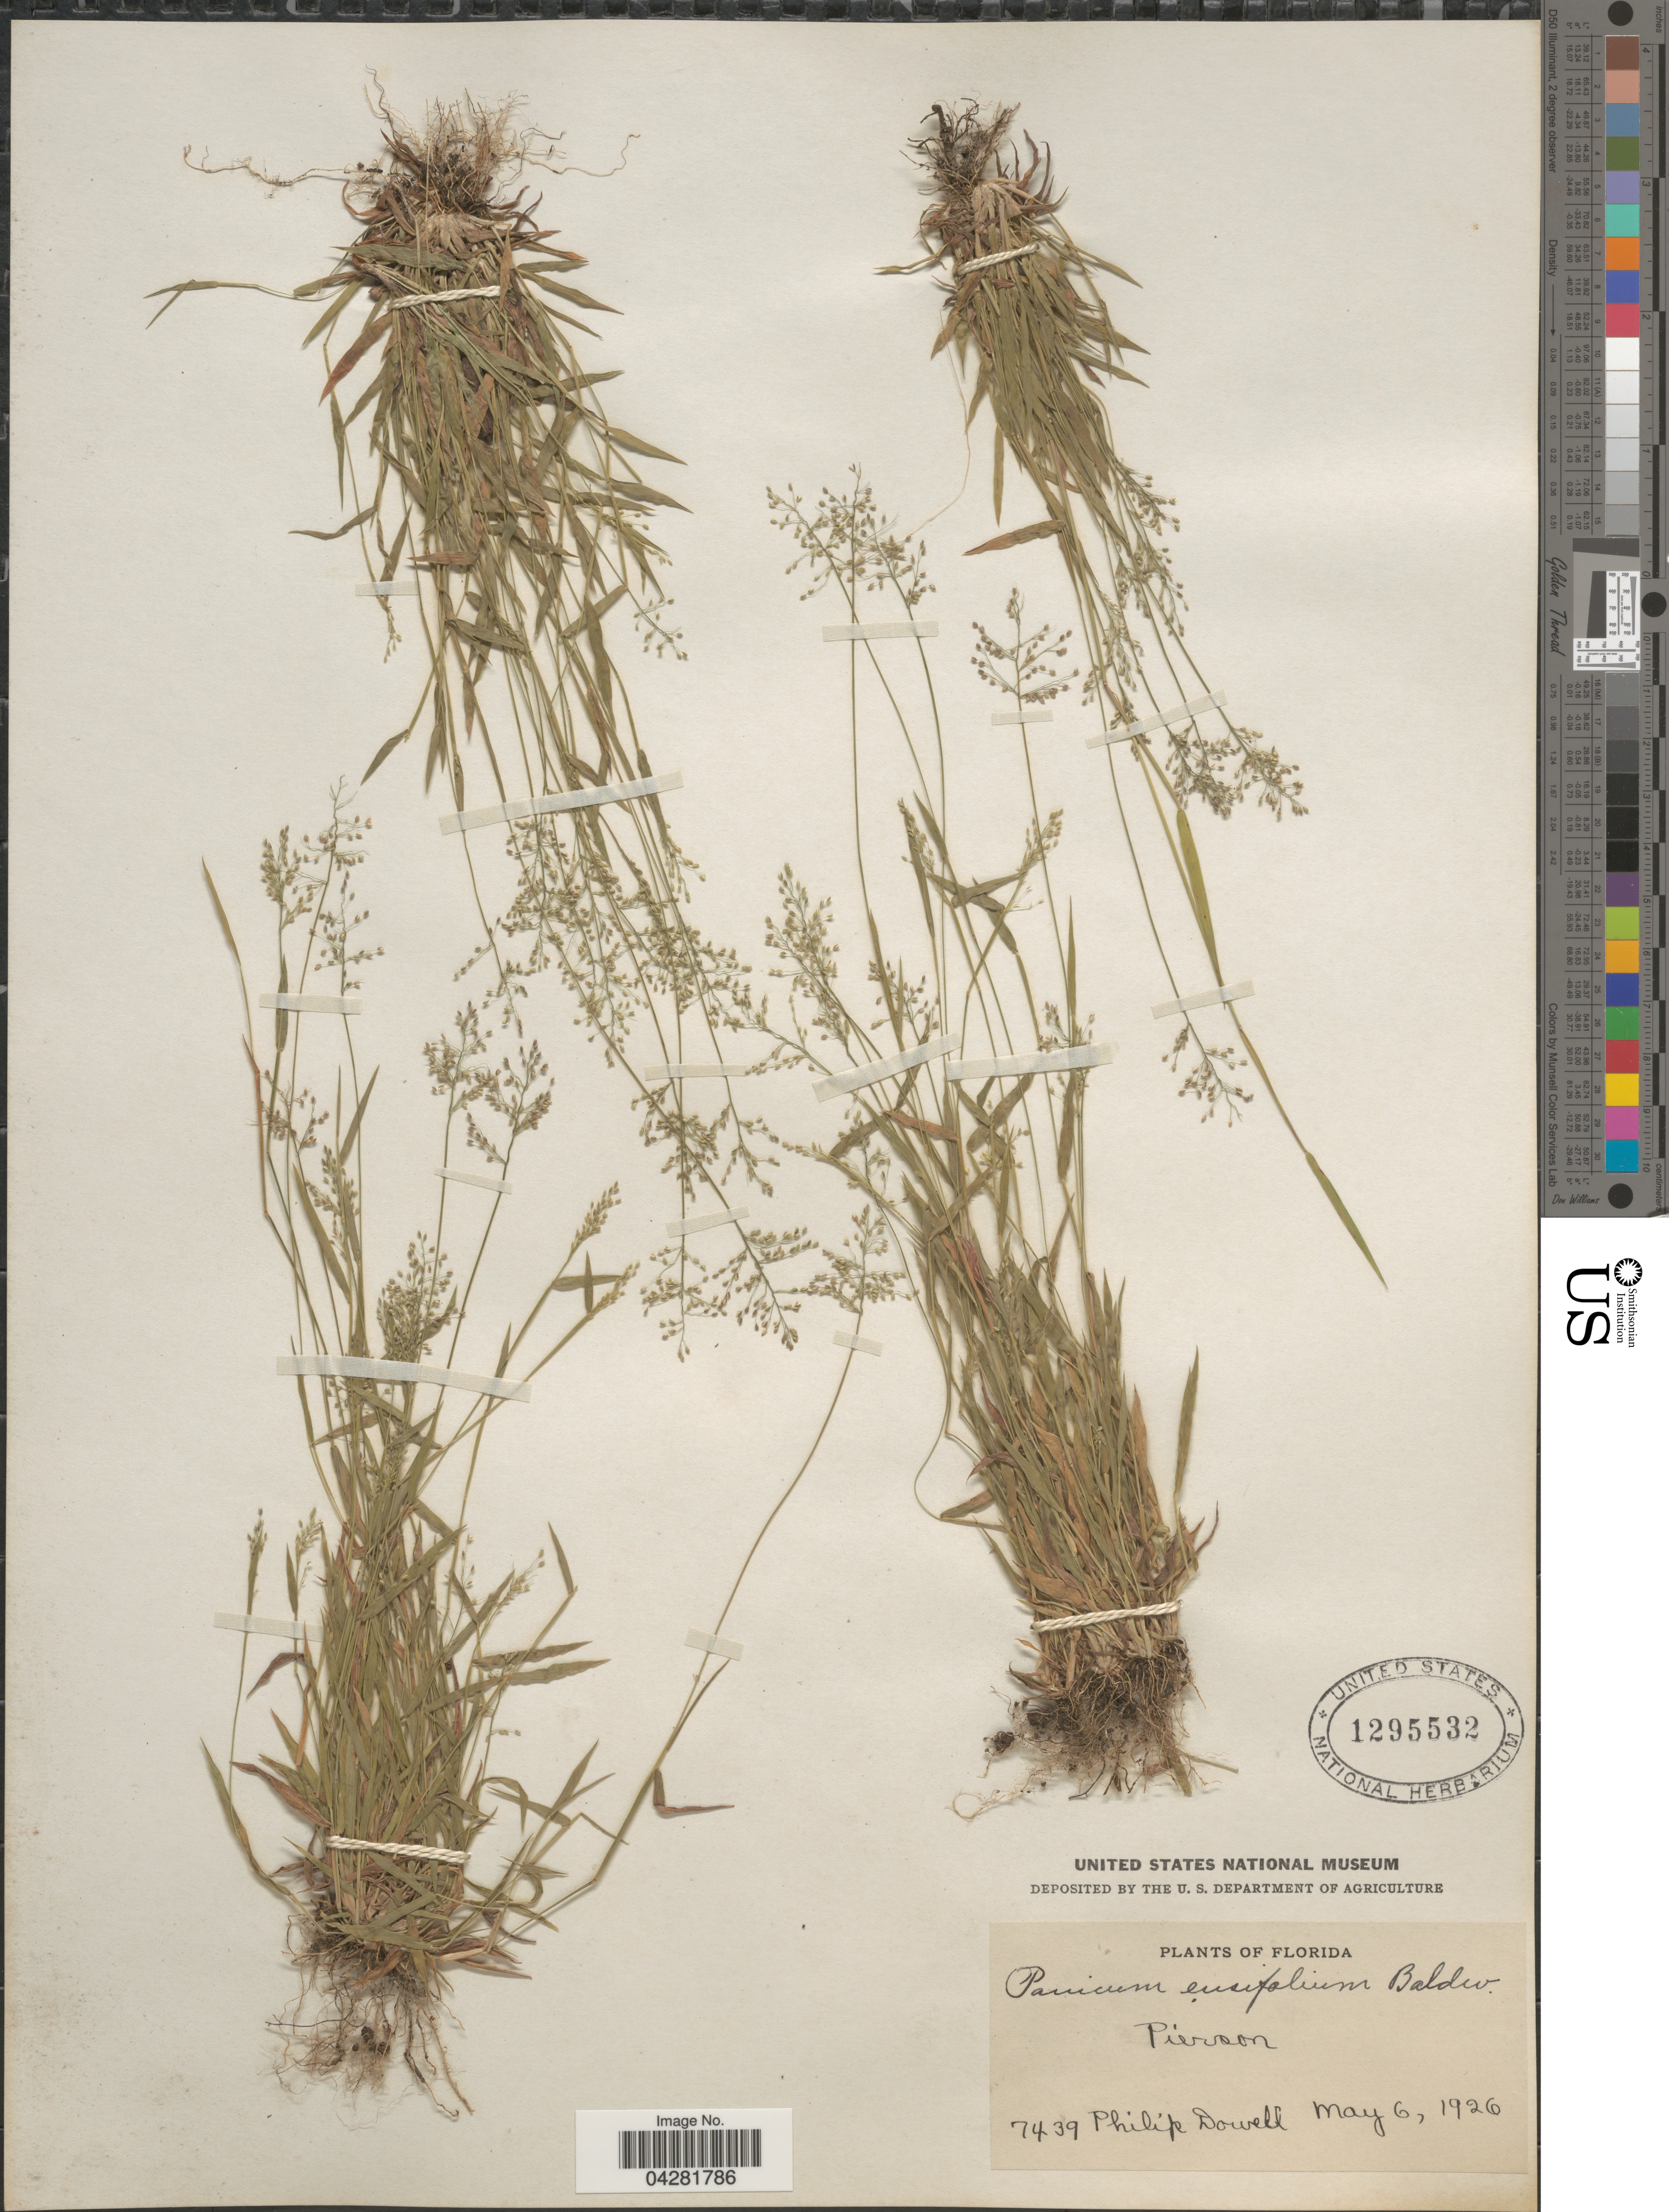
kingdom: Plantae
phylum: Tracheophyta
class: Liliopsida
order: Poales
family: Poaceae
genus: Dichanthelium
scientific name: Dichanthelium ensifolium var. ensifolium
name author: (Baldwin ex Elliot) Gould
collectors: P. Dowell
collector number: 7439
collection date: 1926-05-06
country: United States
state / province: Florida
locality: Pierson.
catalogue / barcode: US 1295532